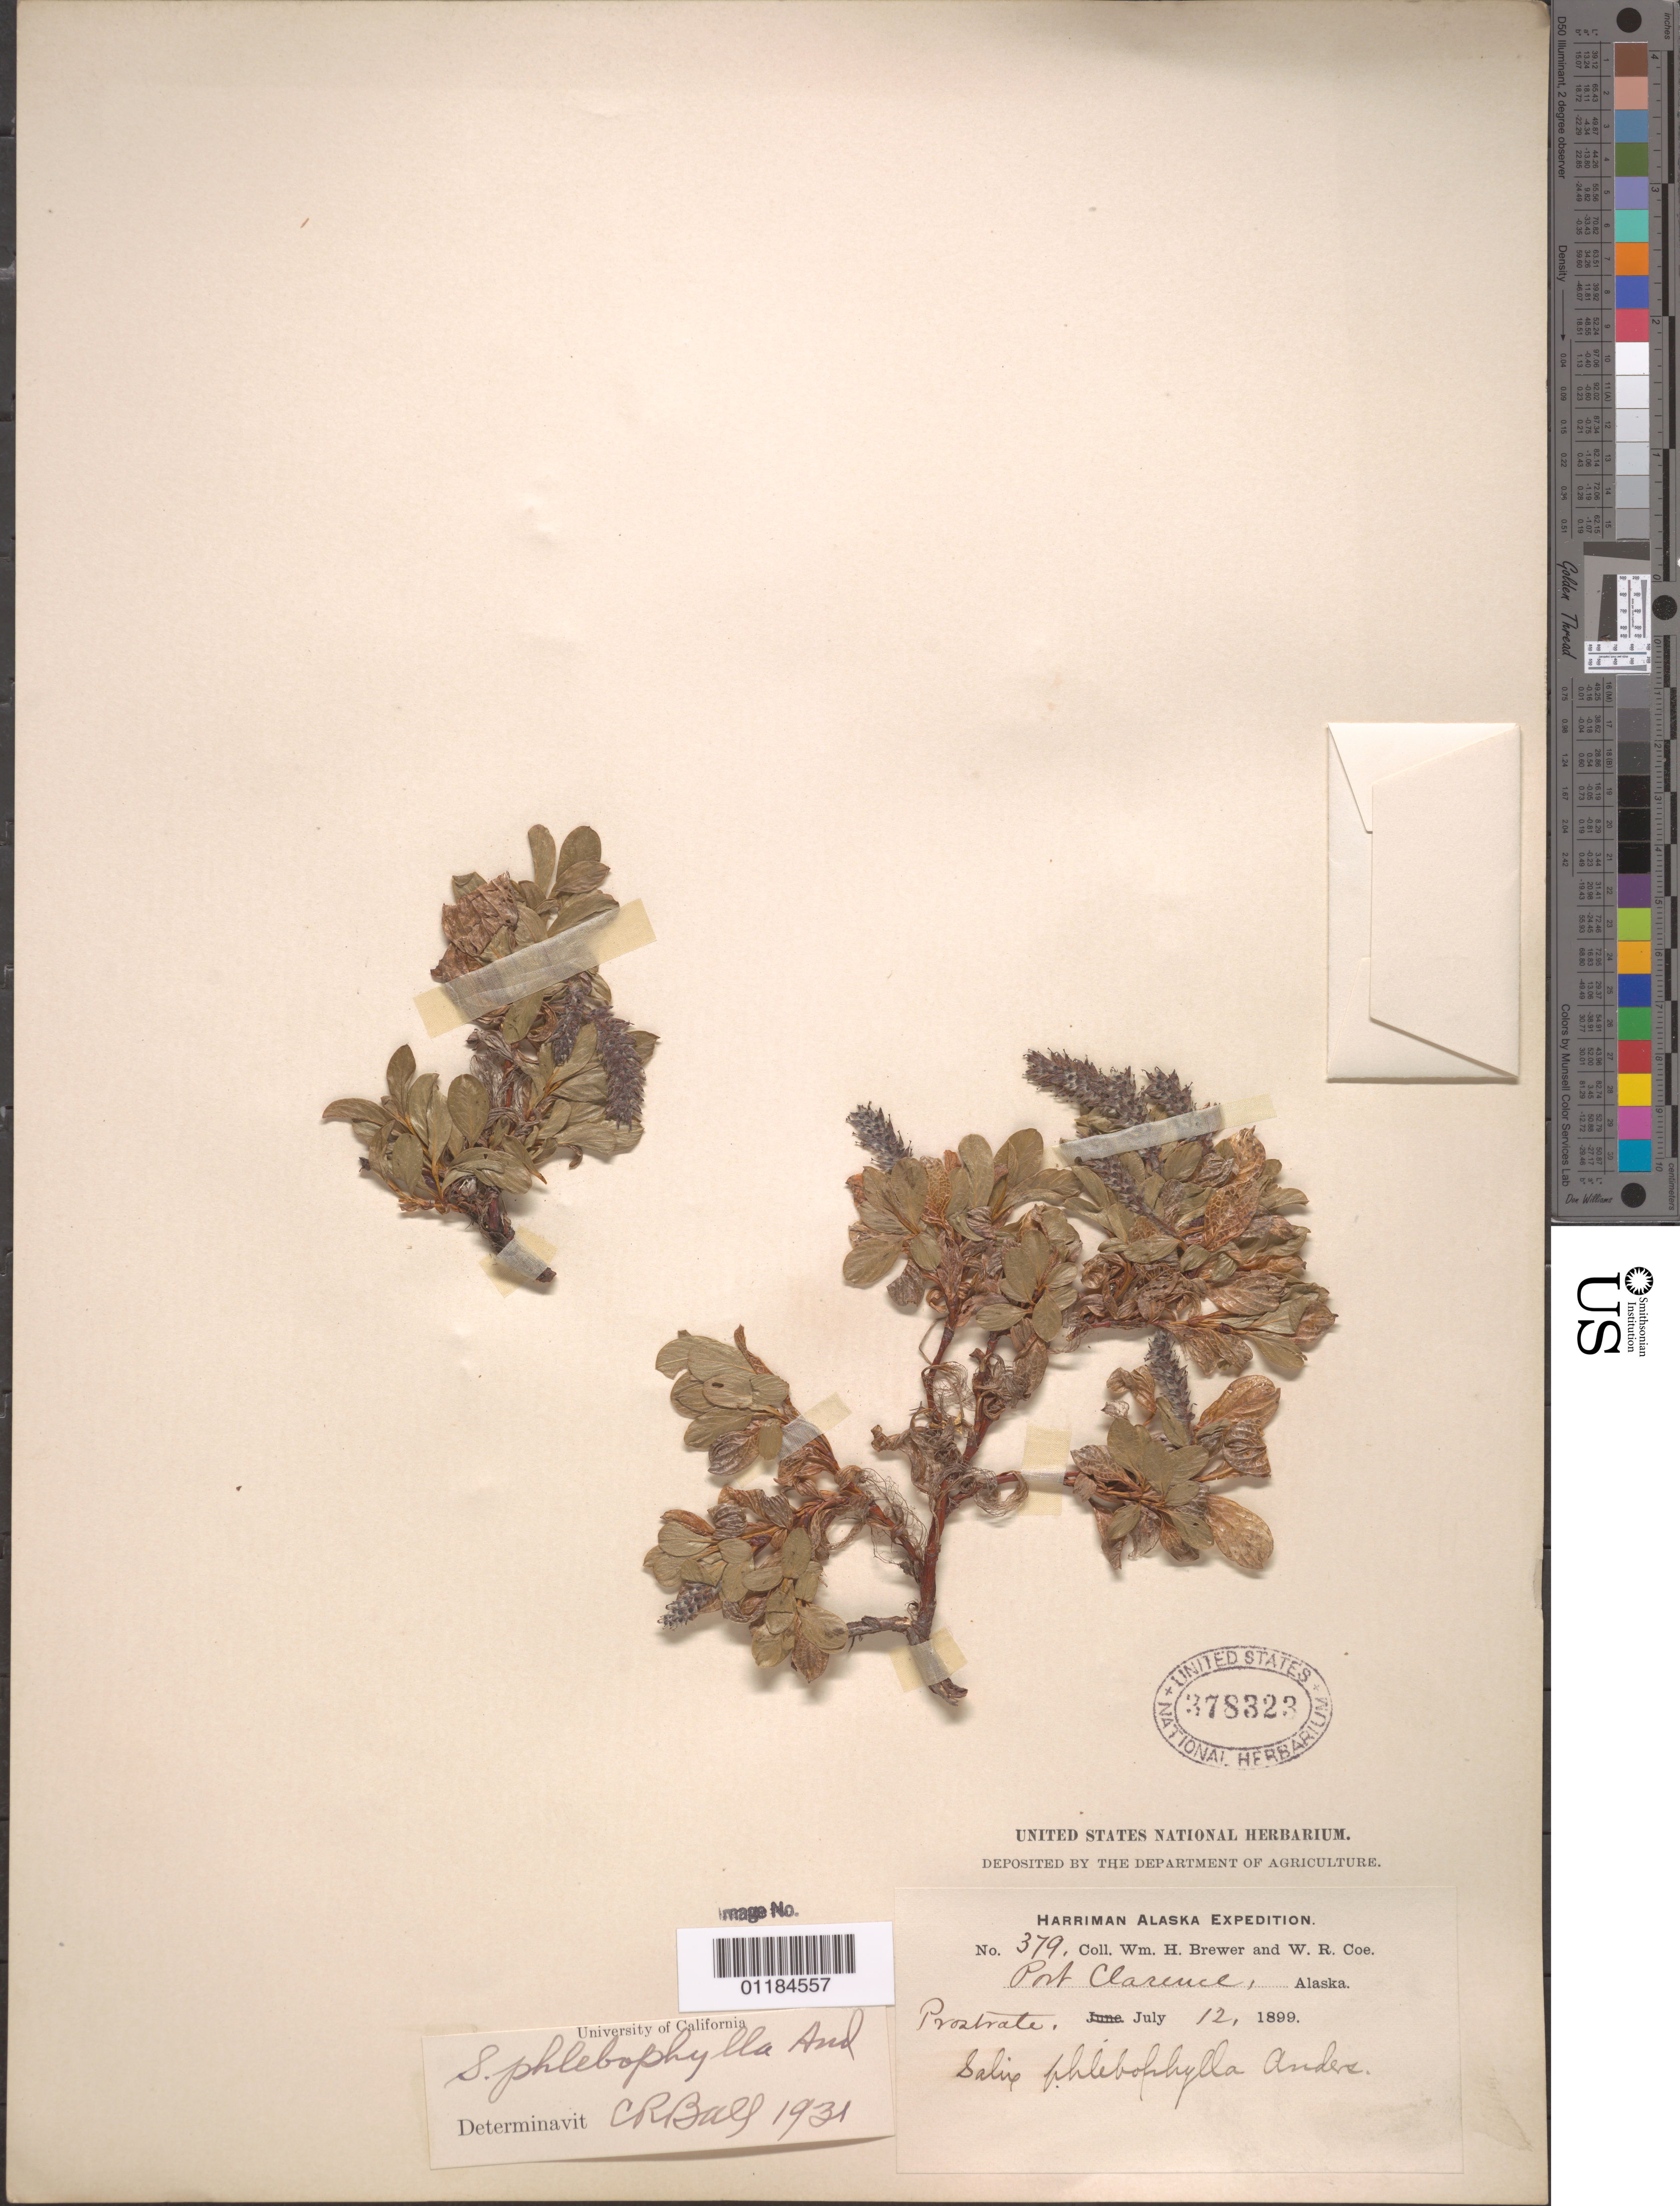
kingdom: Plantae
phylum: Tracheophyta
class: Magnoliopsida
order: Malpighiales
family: Salicaceae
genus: Salix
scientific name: Salix phlebophylla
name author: Andersson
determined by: Ball, C. R.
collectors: W. H. Brewer & W. Coe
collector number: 379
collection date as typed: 12 Jul 1899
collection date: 1899-07-12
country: United States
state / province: Alaska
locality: Port Clarence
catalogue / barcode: US 378323